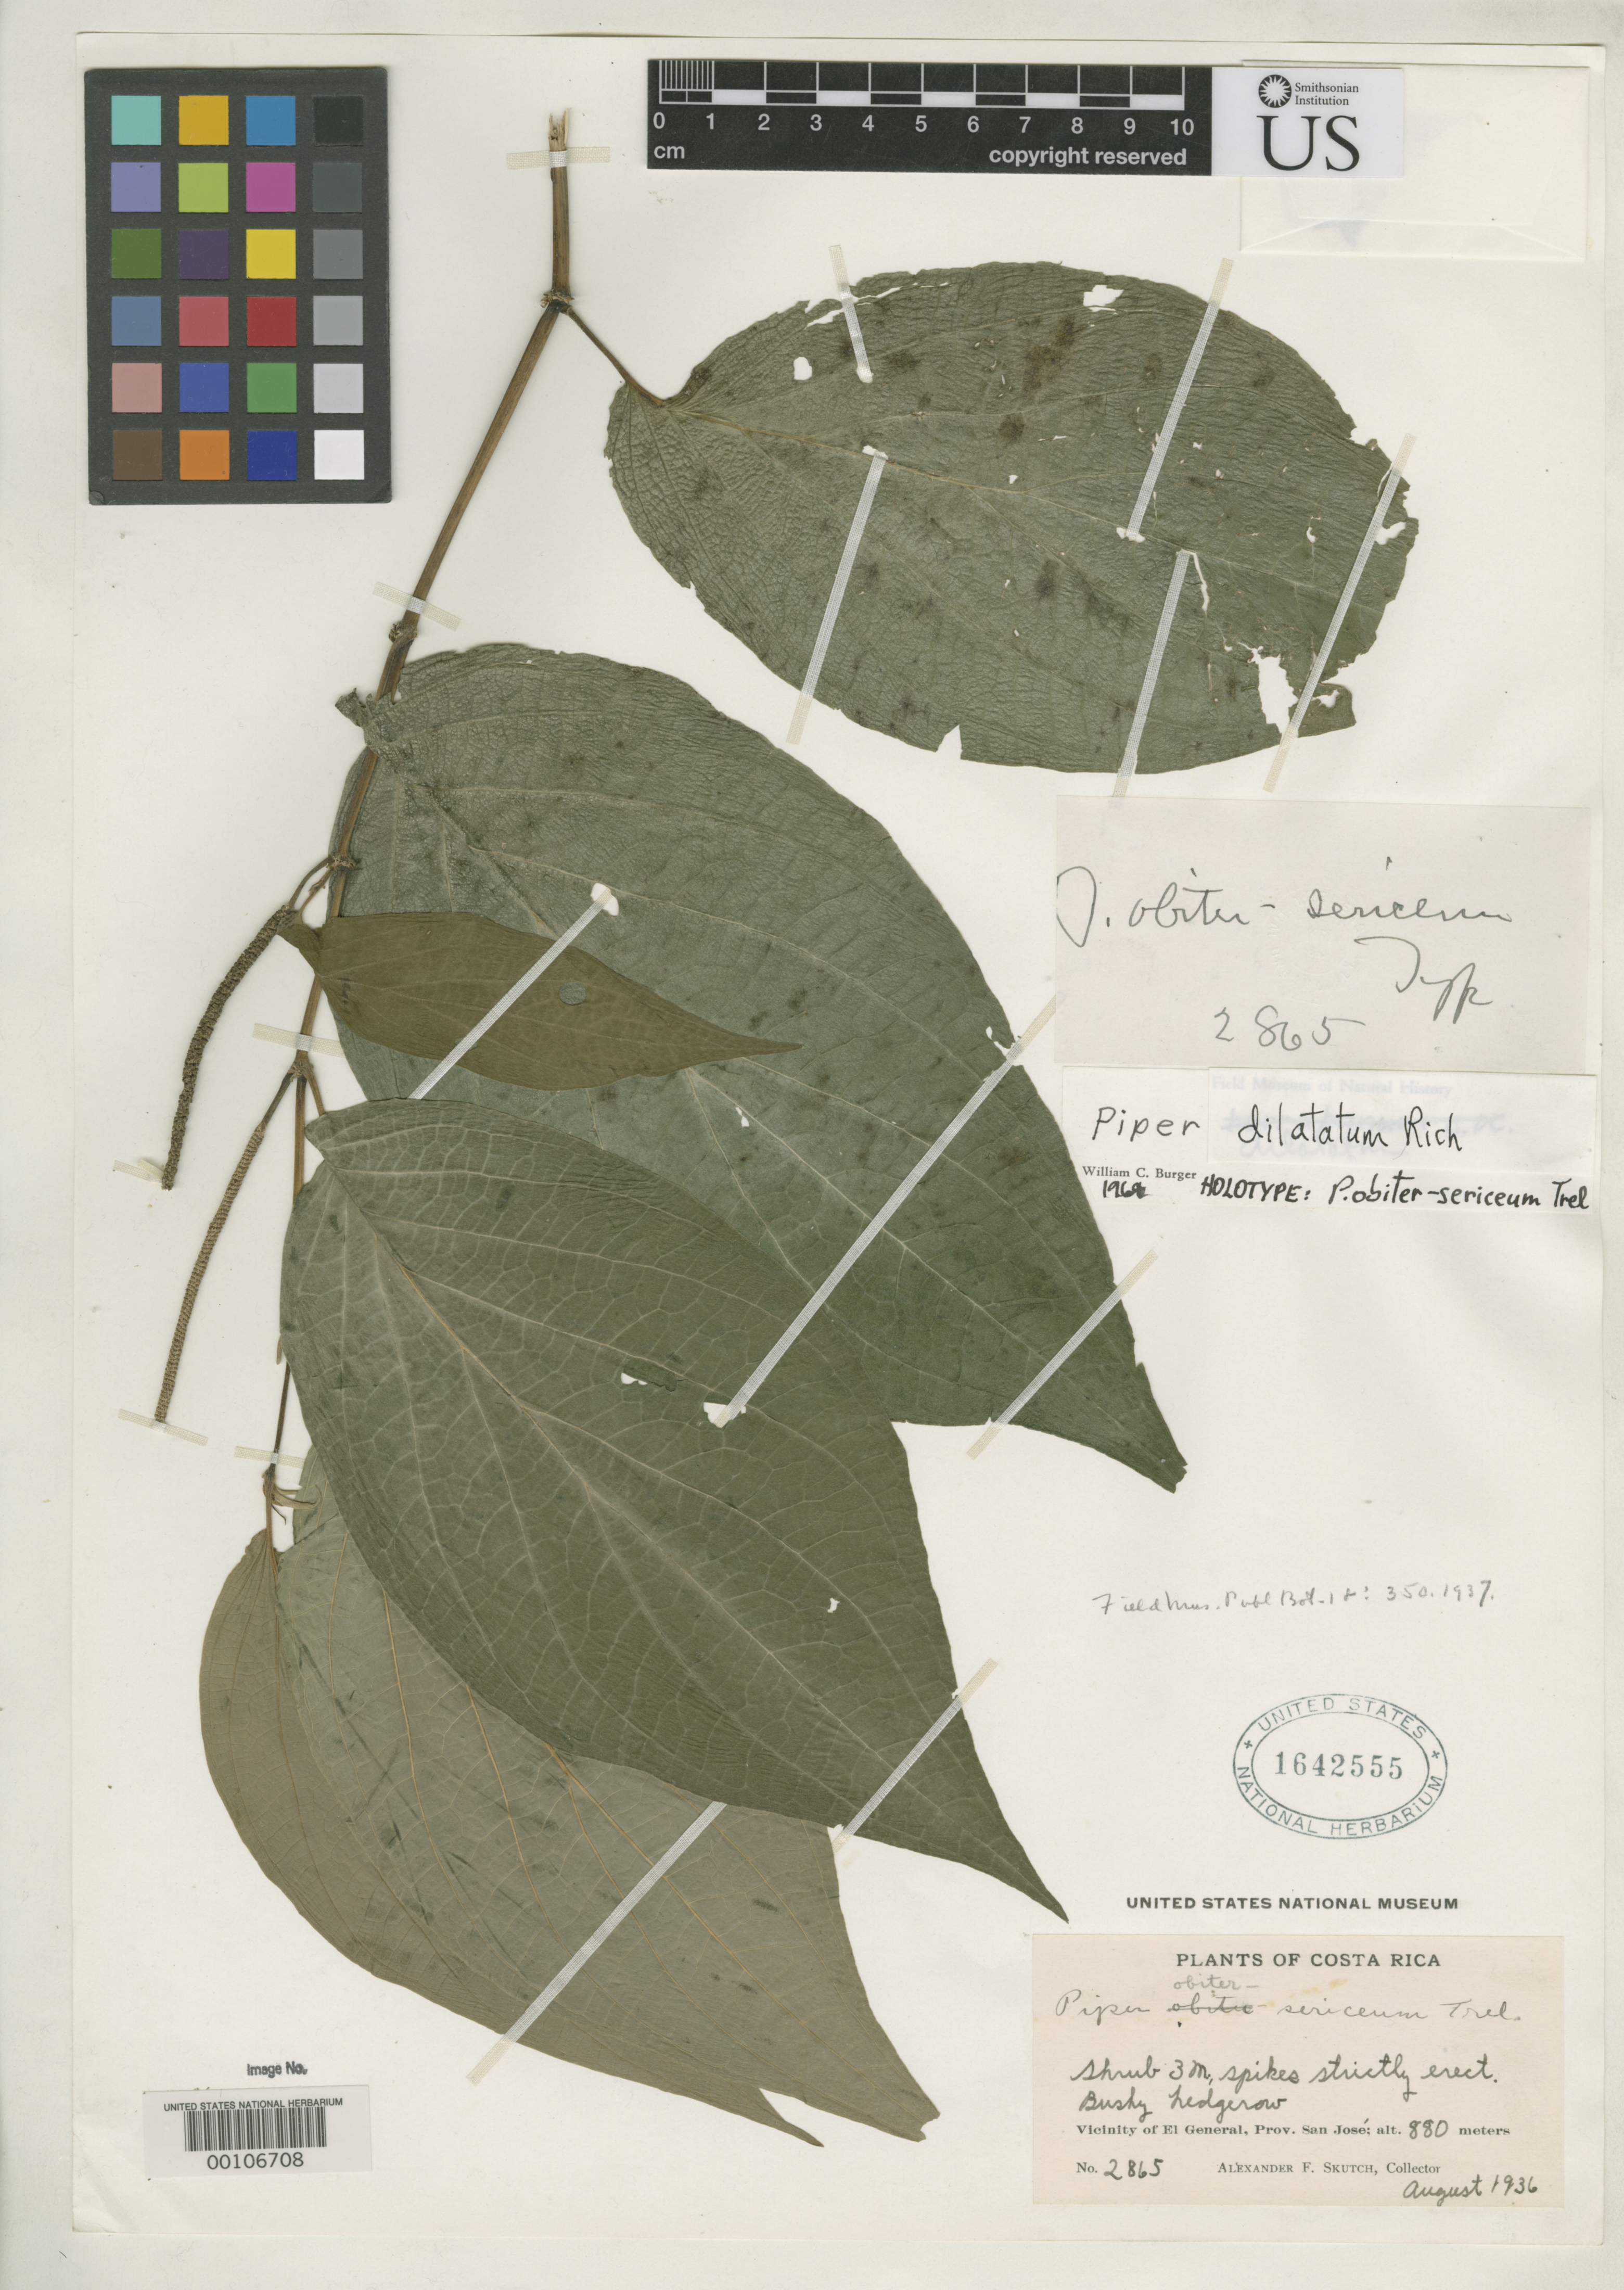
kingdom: Plantae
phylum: Tracheophyta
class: Magnoliopsida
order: Piperales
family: Piperaceae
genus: Piper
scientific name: Piper obiter-sericeum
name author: Trel. in Standl.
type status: Holotype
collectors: A. F. Skutch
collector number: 2865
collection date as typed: Aug 1936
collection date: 1936-08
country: Costa Rica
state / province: San José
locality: Vicinity of El General.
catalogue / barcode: US 1642555